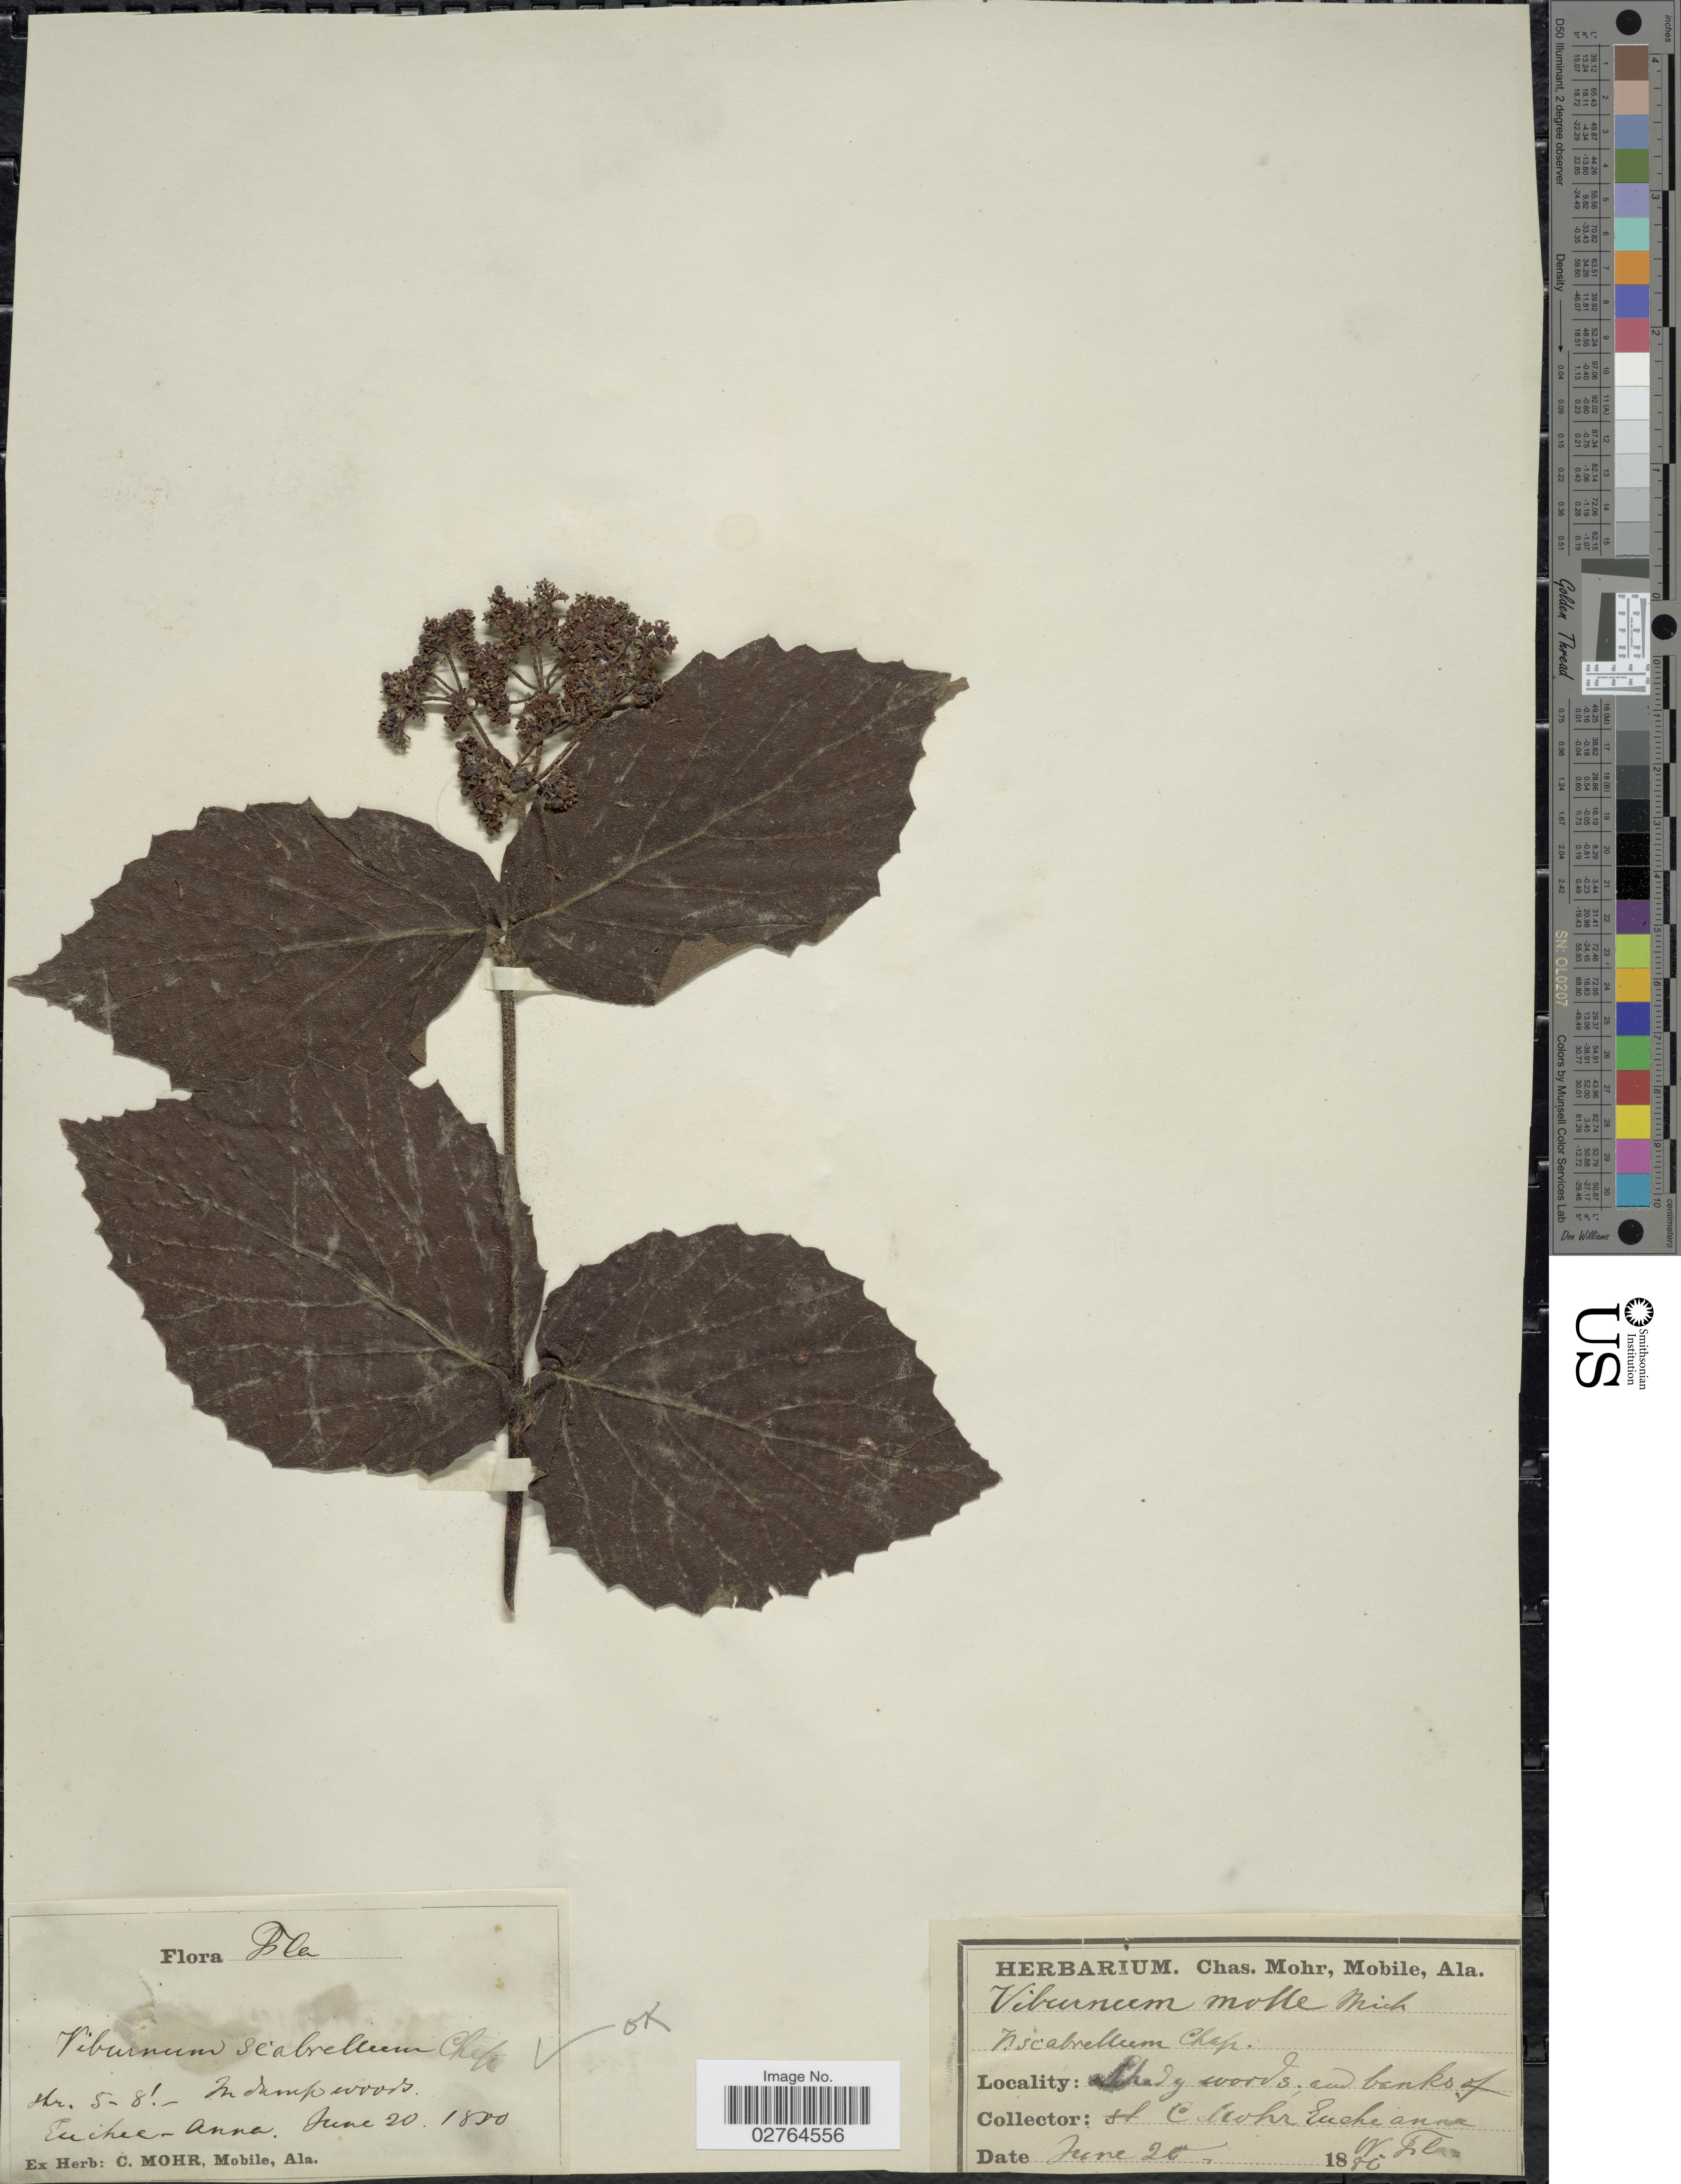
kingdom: Plantae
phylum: Tracheophyta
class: Magnoliopsida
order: Dipsacales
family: Viburnaceae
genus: Viburnum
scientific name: Viburnum scabrellum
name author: (Torr. & A. Gray) Chapm.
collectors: Mohr, C. T. (herbarium)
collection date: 1880-06-20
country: United States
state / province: Florida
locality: W. Fla. Shady woods and banks of Eucheeanna.